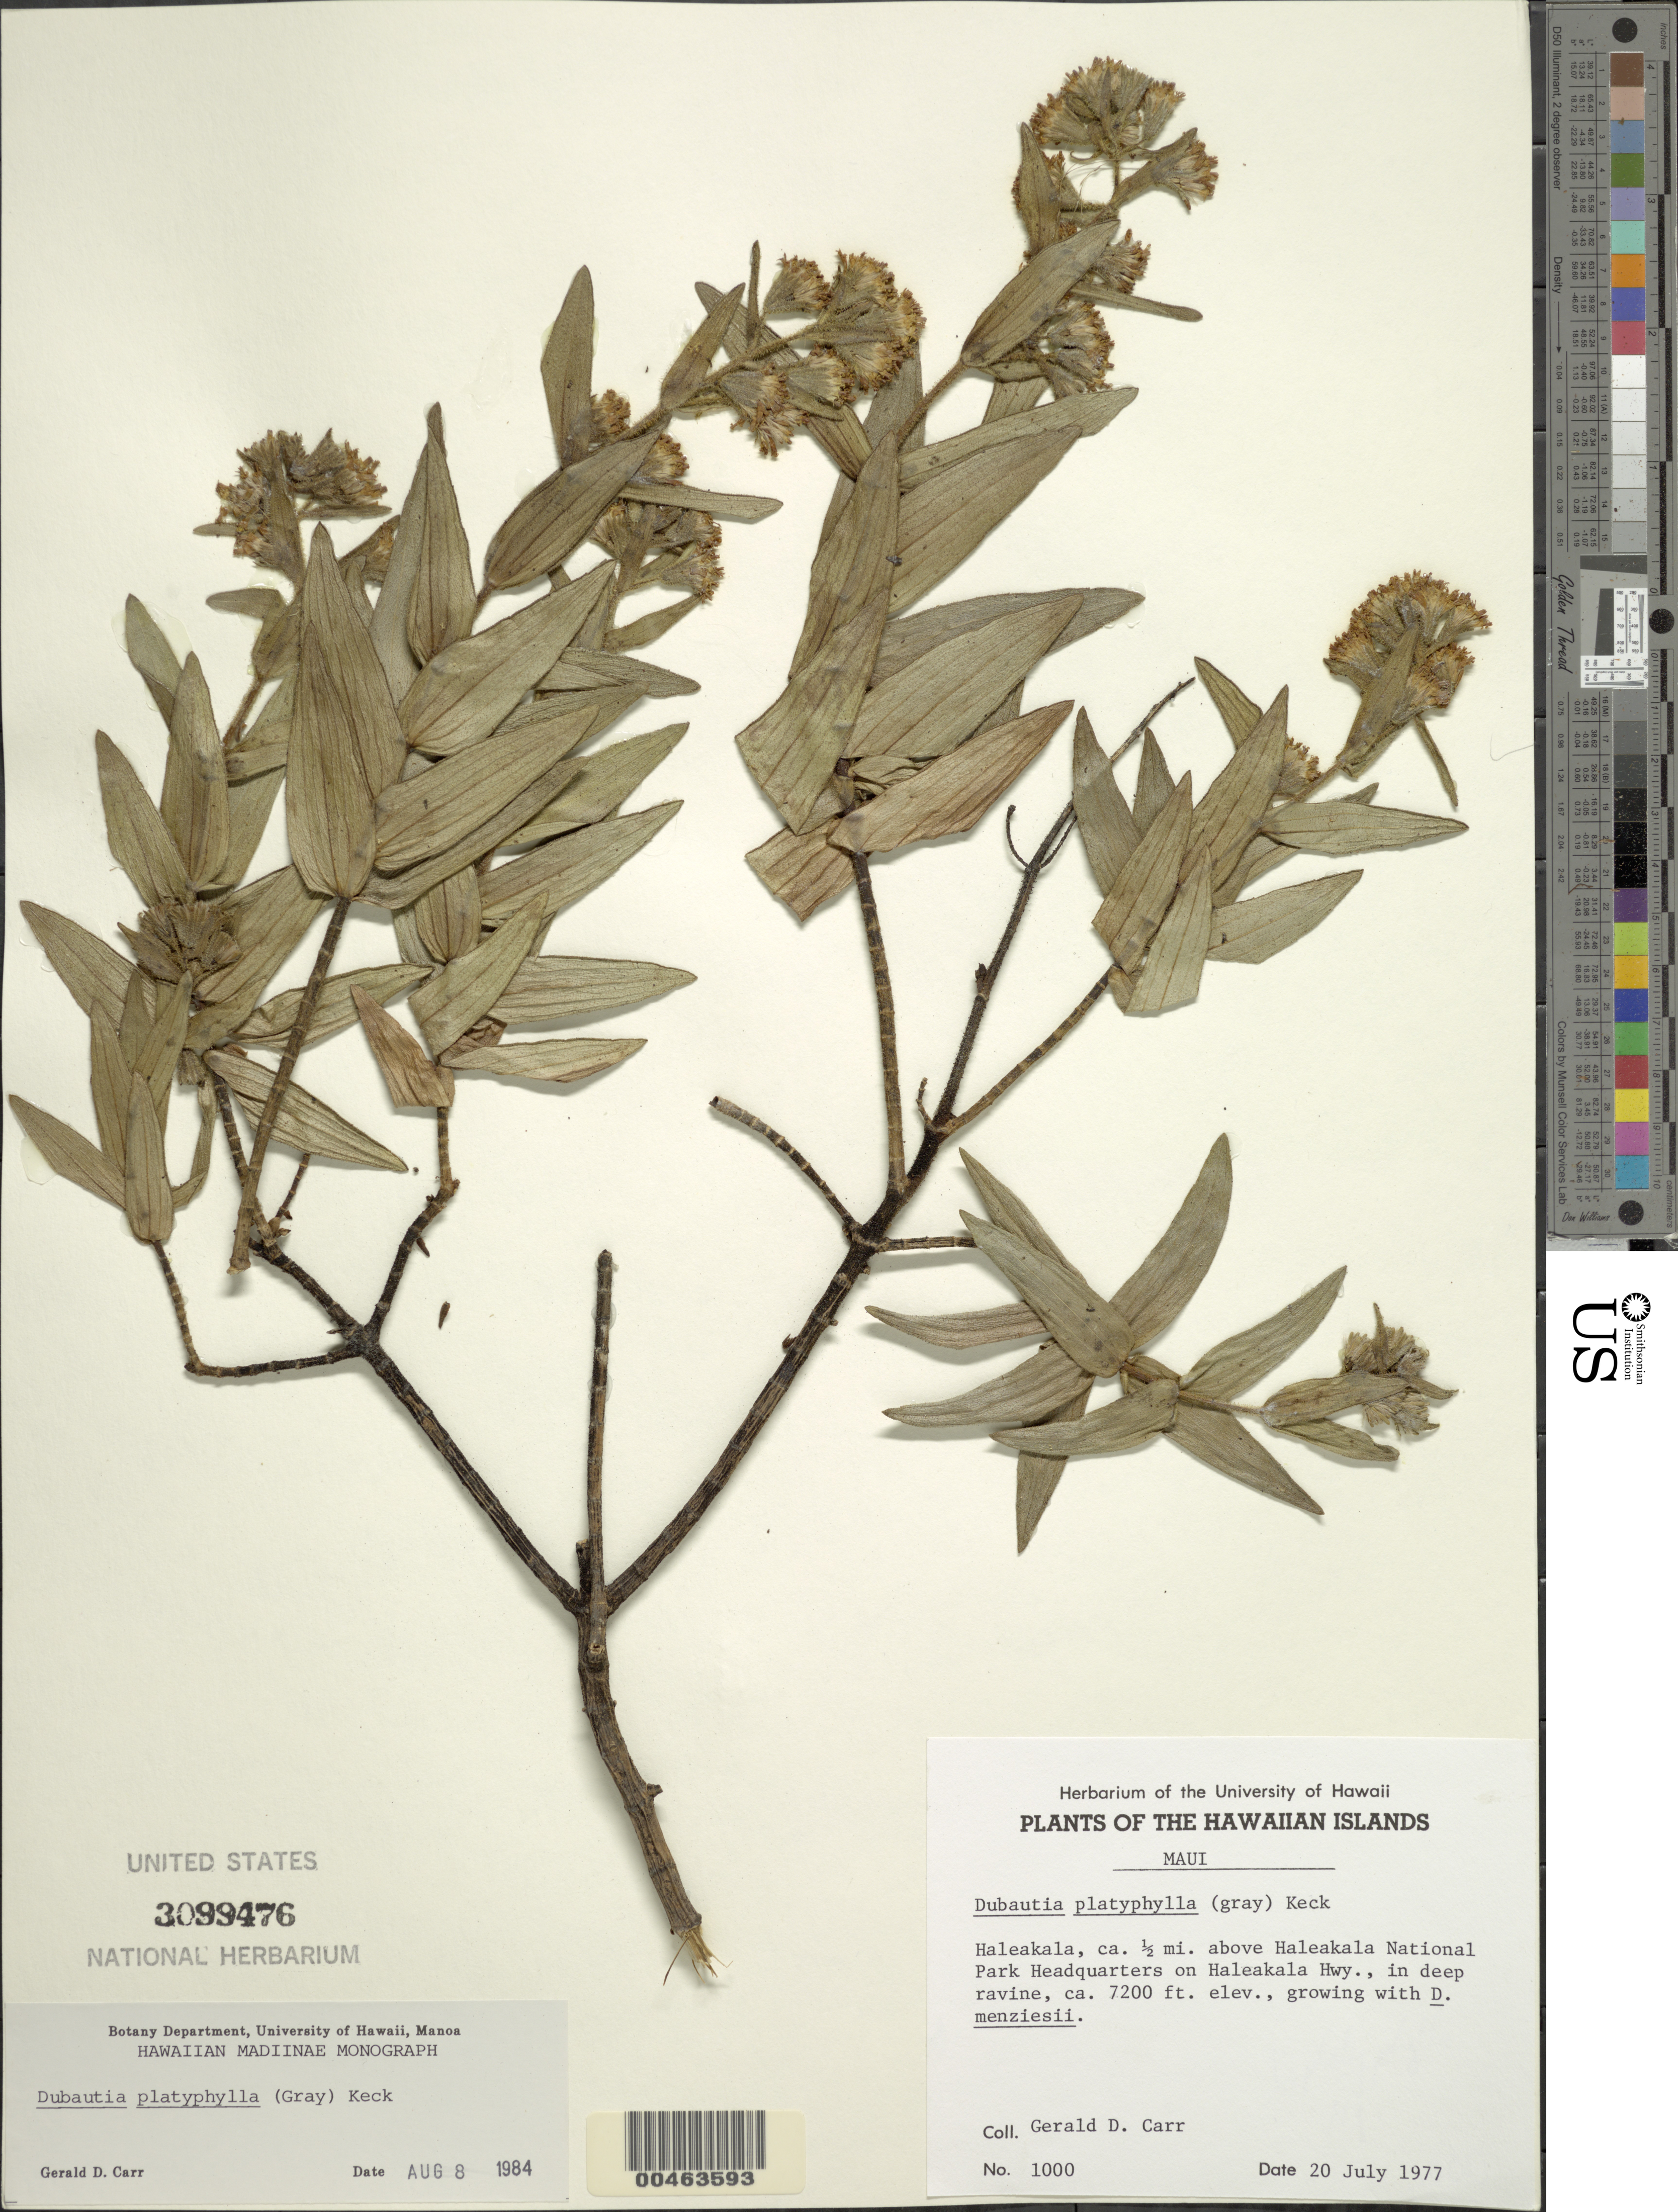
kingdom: Plantae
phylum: Tracheophyta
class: Magnoliopsida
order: Asterales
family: Asteraceae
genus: Dubautia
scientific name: Dubautia platyphylla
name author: (A. Gray) D.D. Keck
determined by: Carr, G. D.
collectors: G. D. Carr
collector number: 1000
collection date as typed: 20 Jul 1977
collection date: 1977-07-20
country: United States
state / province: Hawaii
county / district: Maui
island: Maui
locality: Haleakala, ca. 0.5 mi. above Haleakala National Park Headquarters on Haleakala Hwy.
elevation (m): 2195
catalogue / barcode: US 3099476